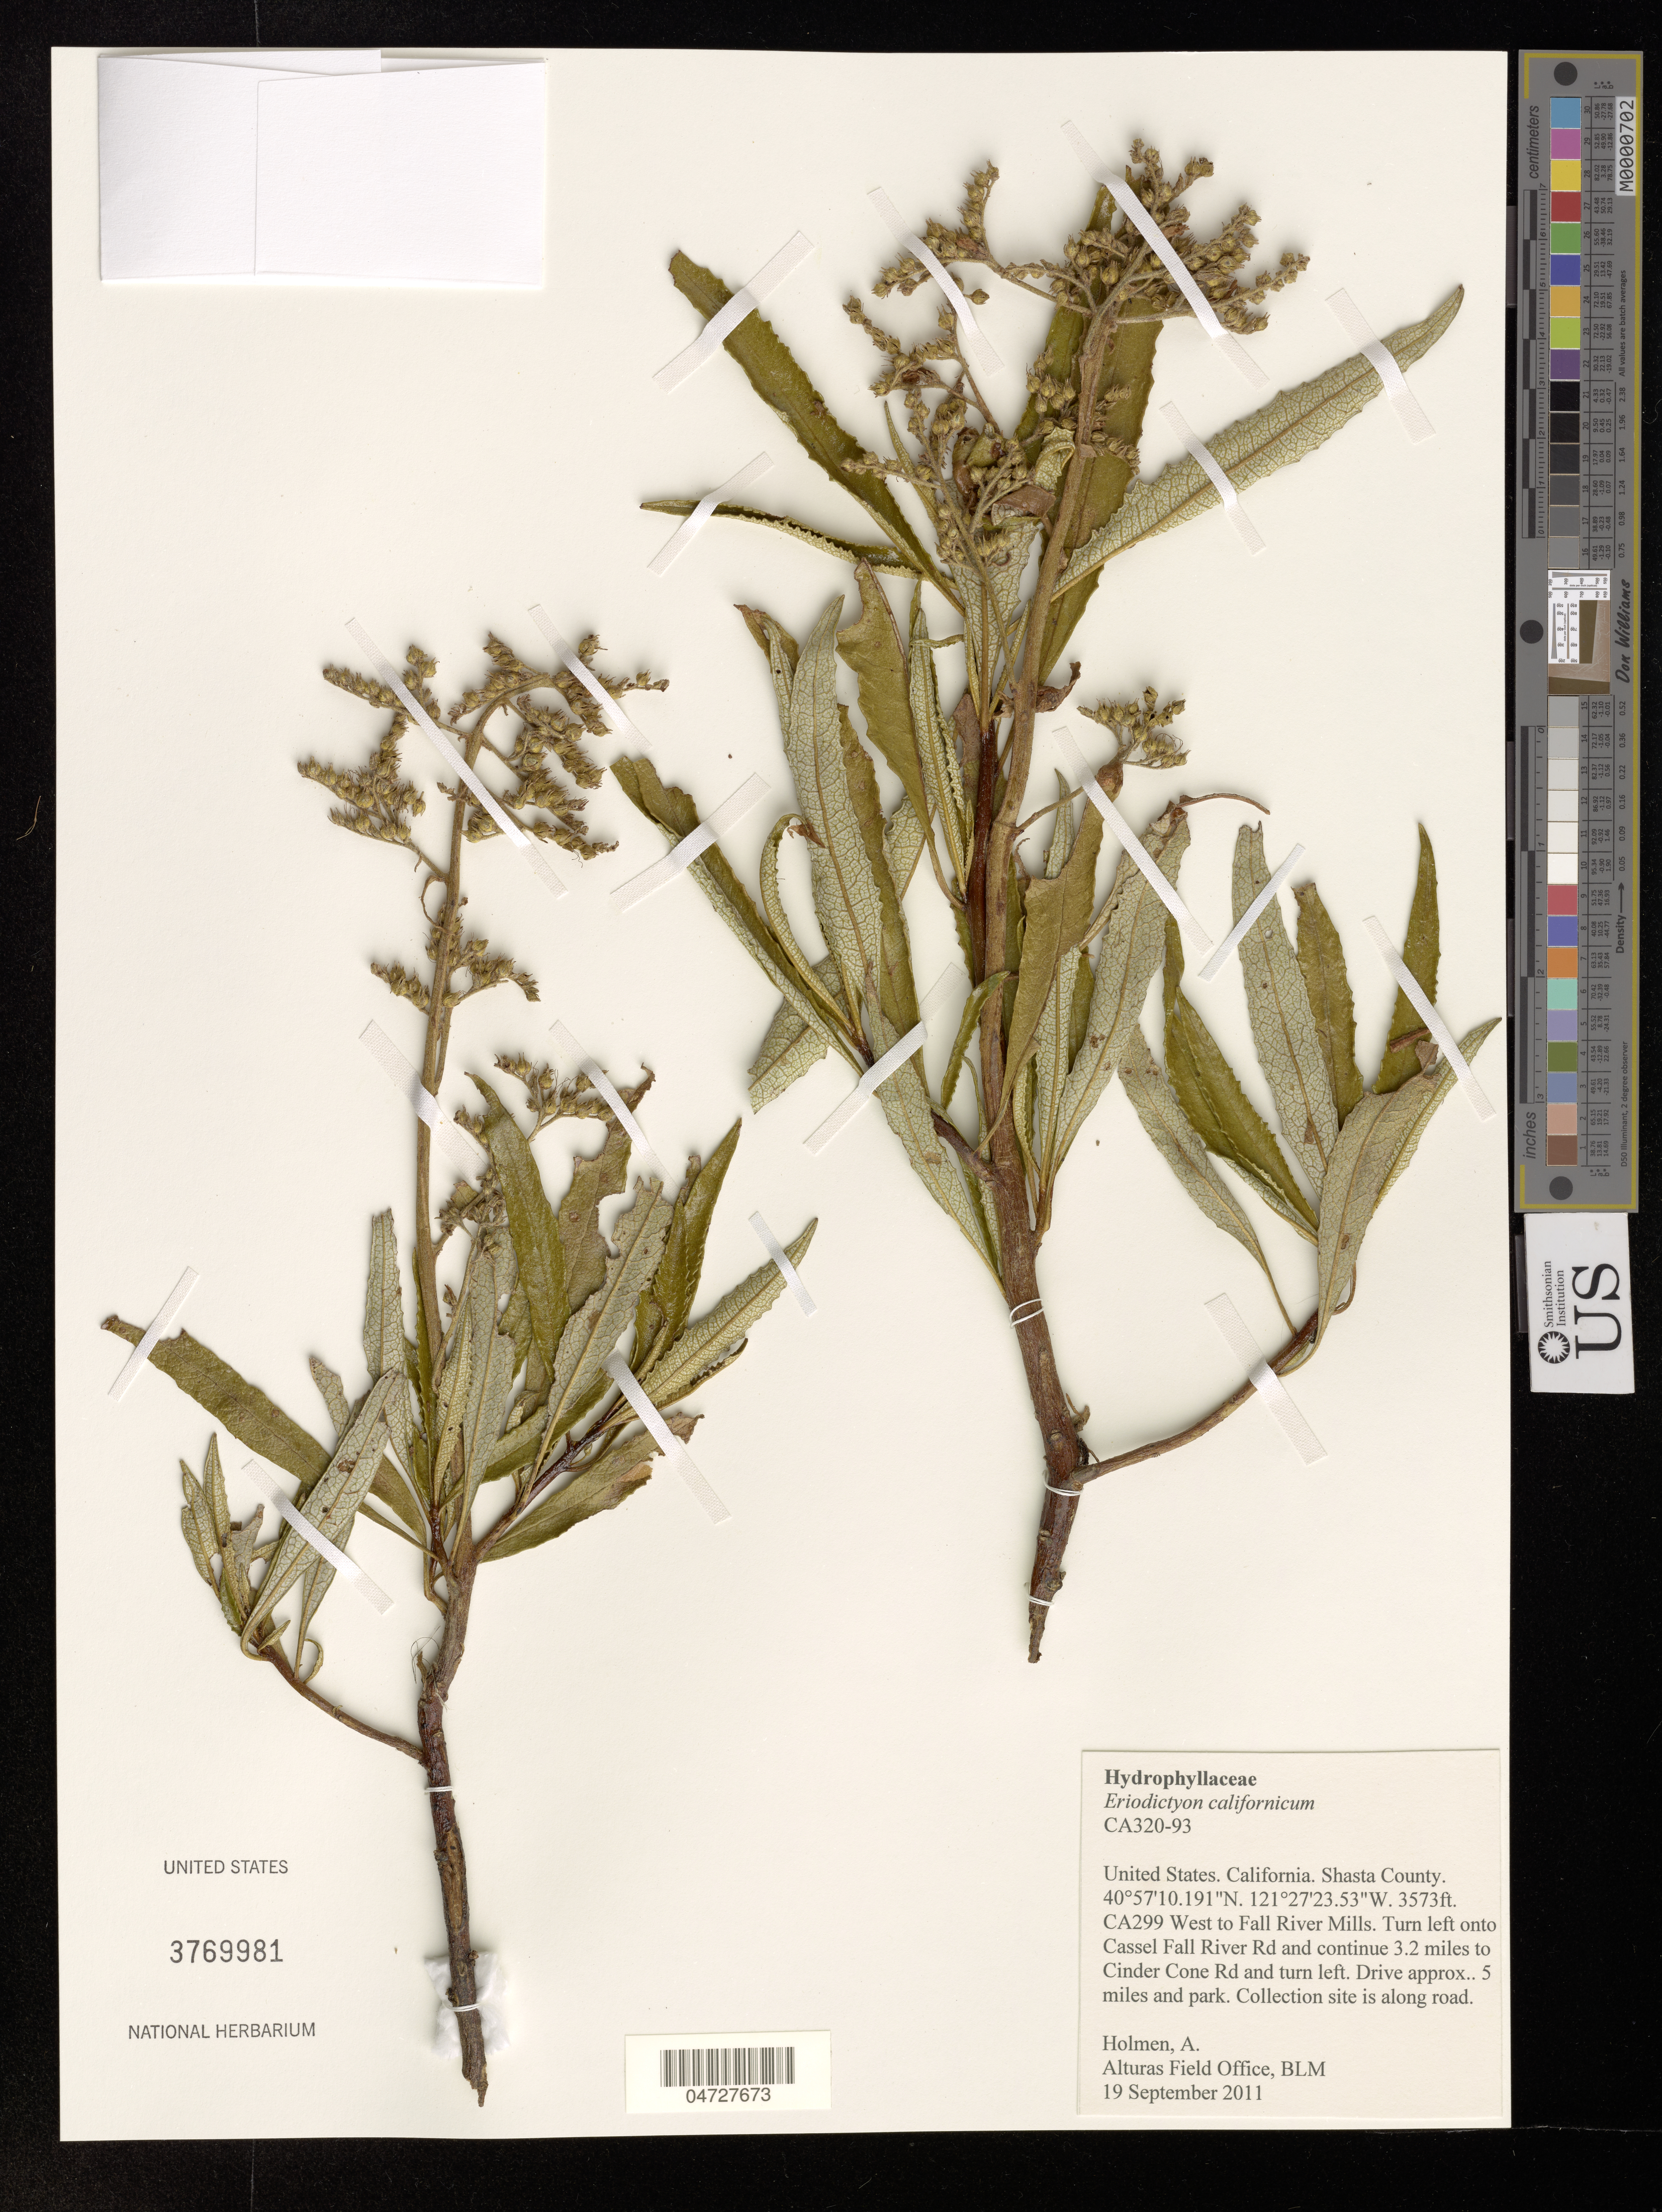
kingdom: Plantae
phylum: Tracheophyta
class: Magnoliopsida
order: Boraginales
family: Namaceae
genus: Eriodictyon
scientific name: Eriodictyon californicum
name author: (Hook. & Arn.) Torr.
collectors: A. Holmen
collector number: CA320-93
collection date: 2011-09-19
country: United States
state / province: California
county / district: Shasta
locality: Shasta County. CA299 West to Fall River Mills. Turn left onto Cassel Fall River Rd and continue 3.2 miles to Cinder Cone Rd and turn left. Drive approx.. 5 miles and park. Collection site is along road.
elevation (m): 1089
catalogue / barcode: US 3769981